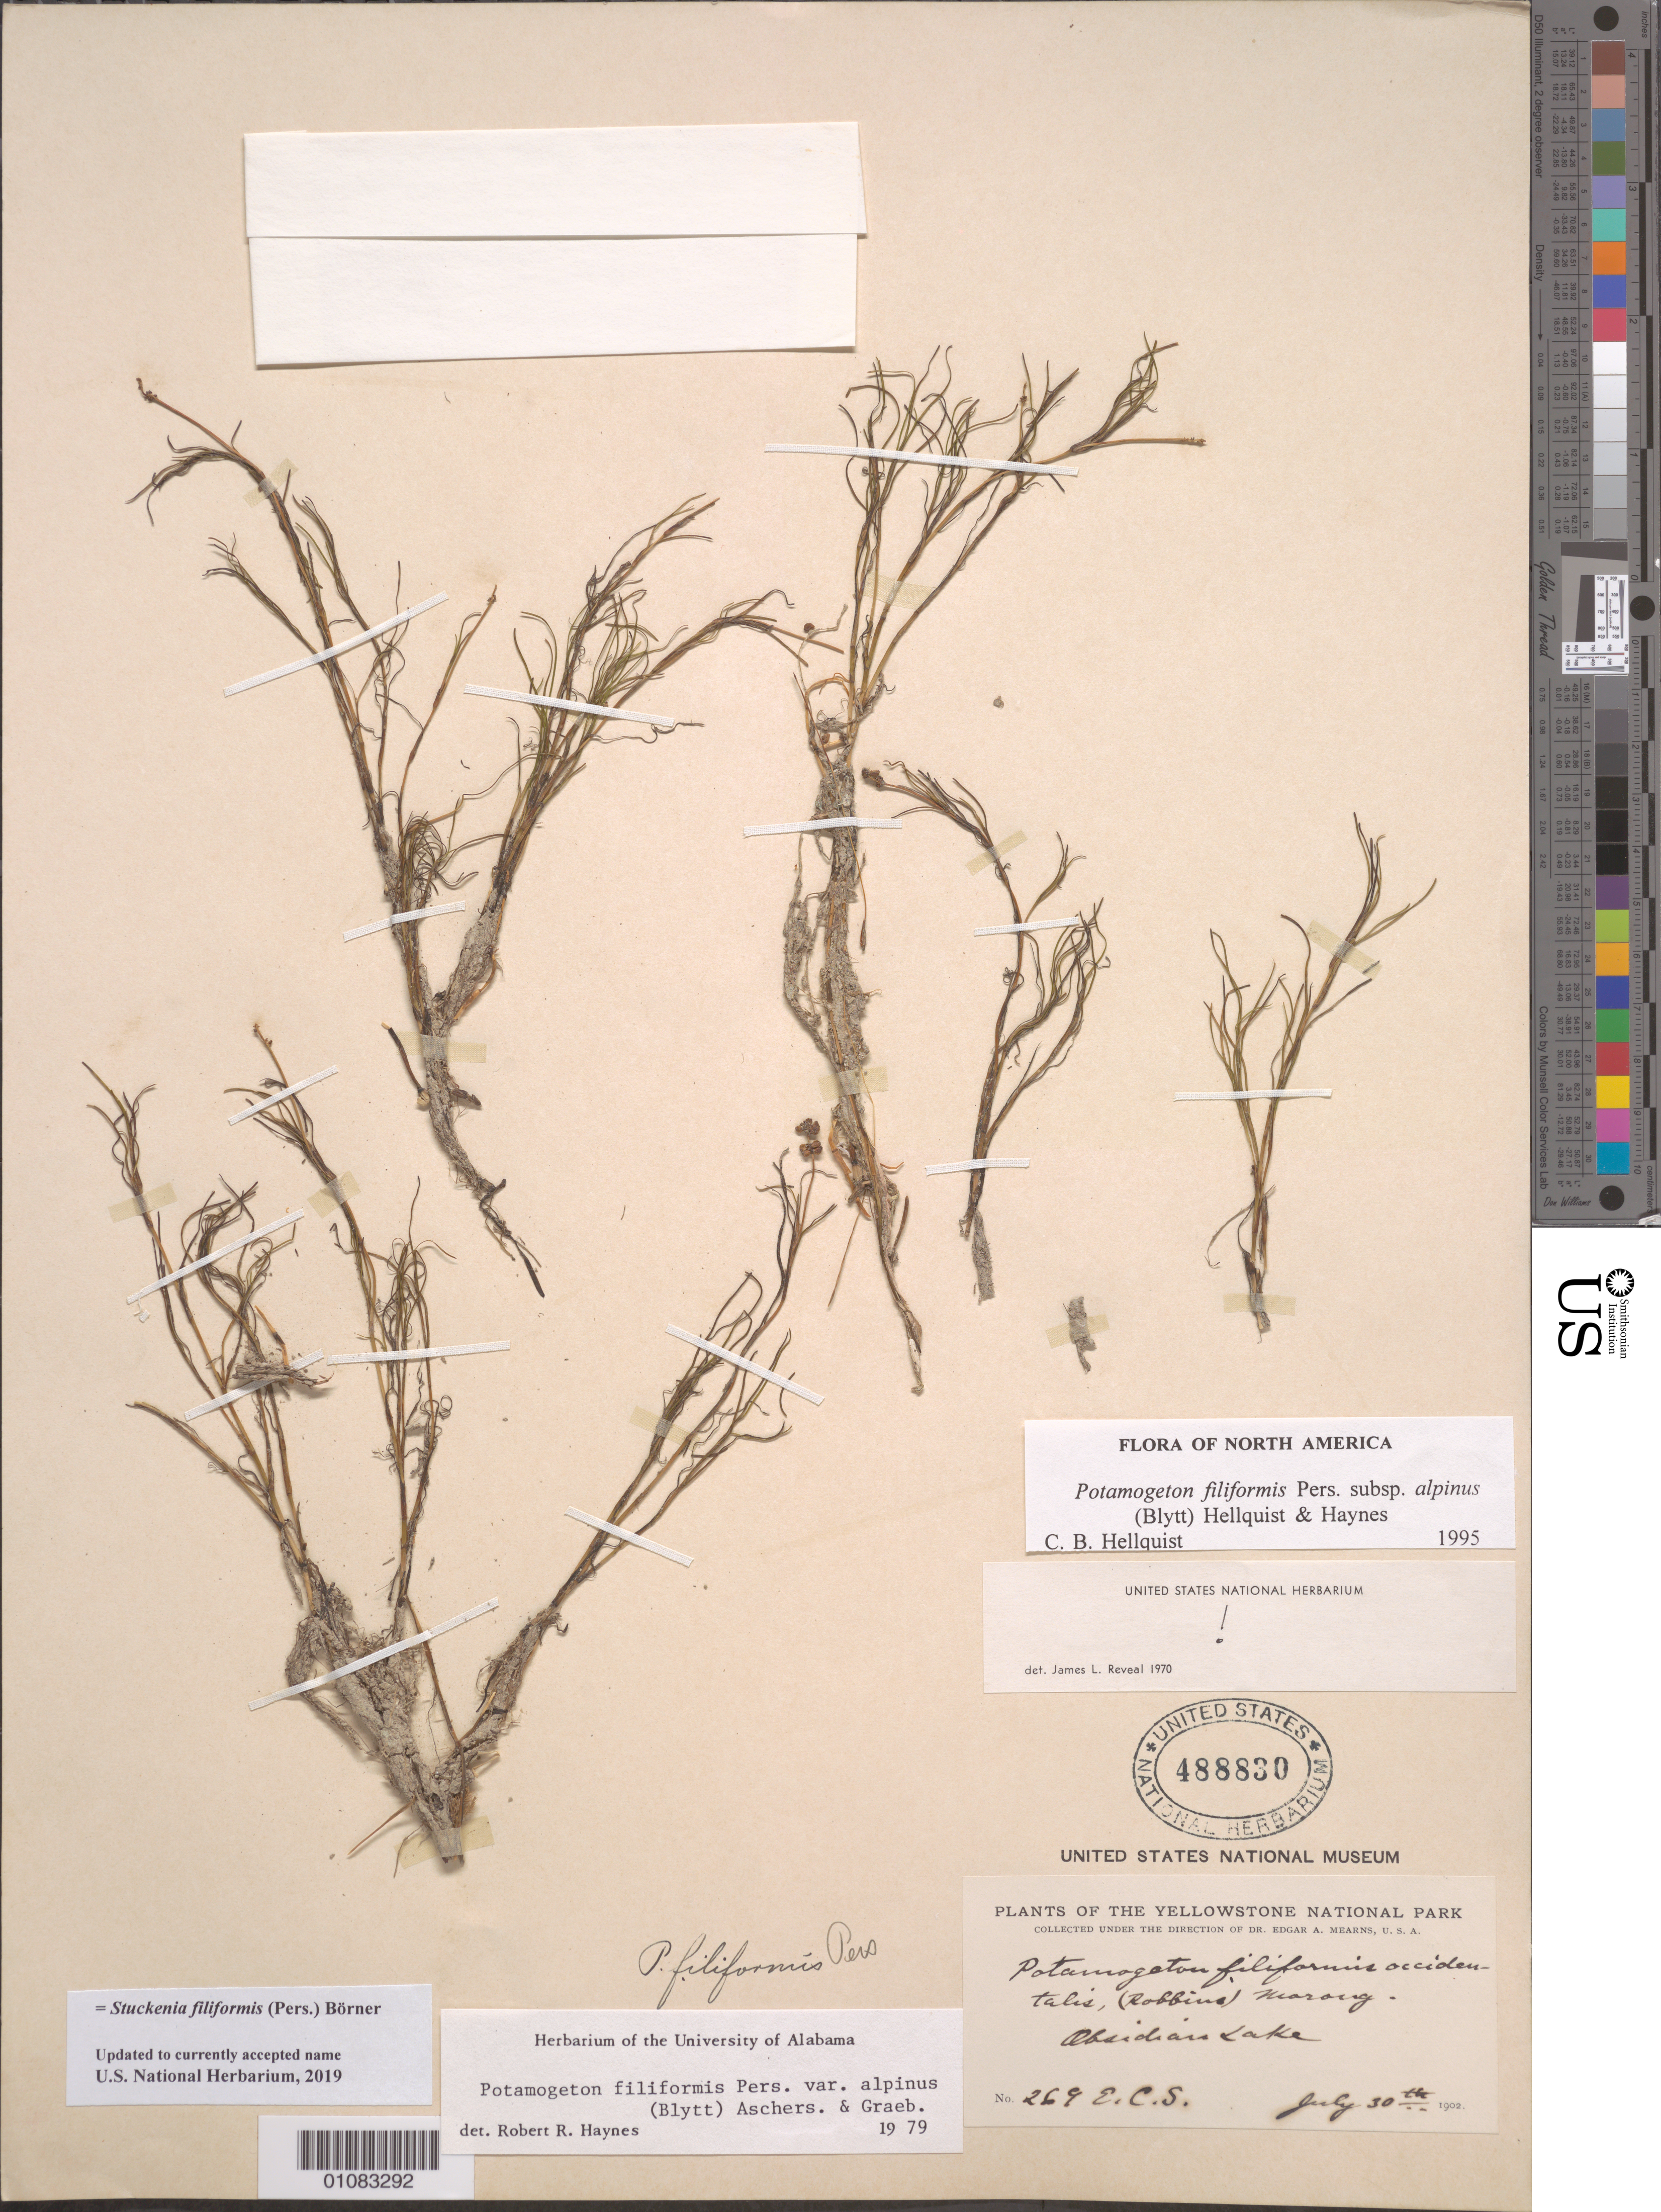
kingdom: Plantae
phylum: Tracheophyta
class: Liliopsida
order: Alismatales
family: Potamogetonaceae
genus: Stuckenia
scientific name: Stuckenia filiformis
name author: (Pers.) Börner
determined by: Strong, Mark T., (BOT), Smithsonian Institution - National Museum of Natural History (UNITED STATES)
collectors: E. C. Smith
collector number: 269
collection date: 1902-07-30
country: United States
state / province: Wyoming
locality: Yellowstone National Park, Obsidian Lake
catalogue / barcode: US 488830